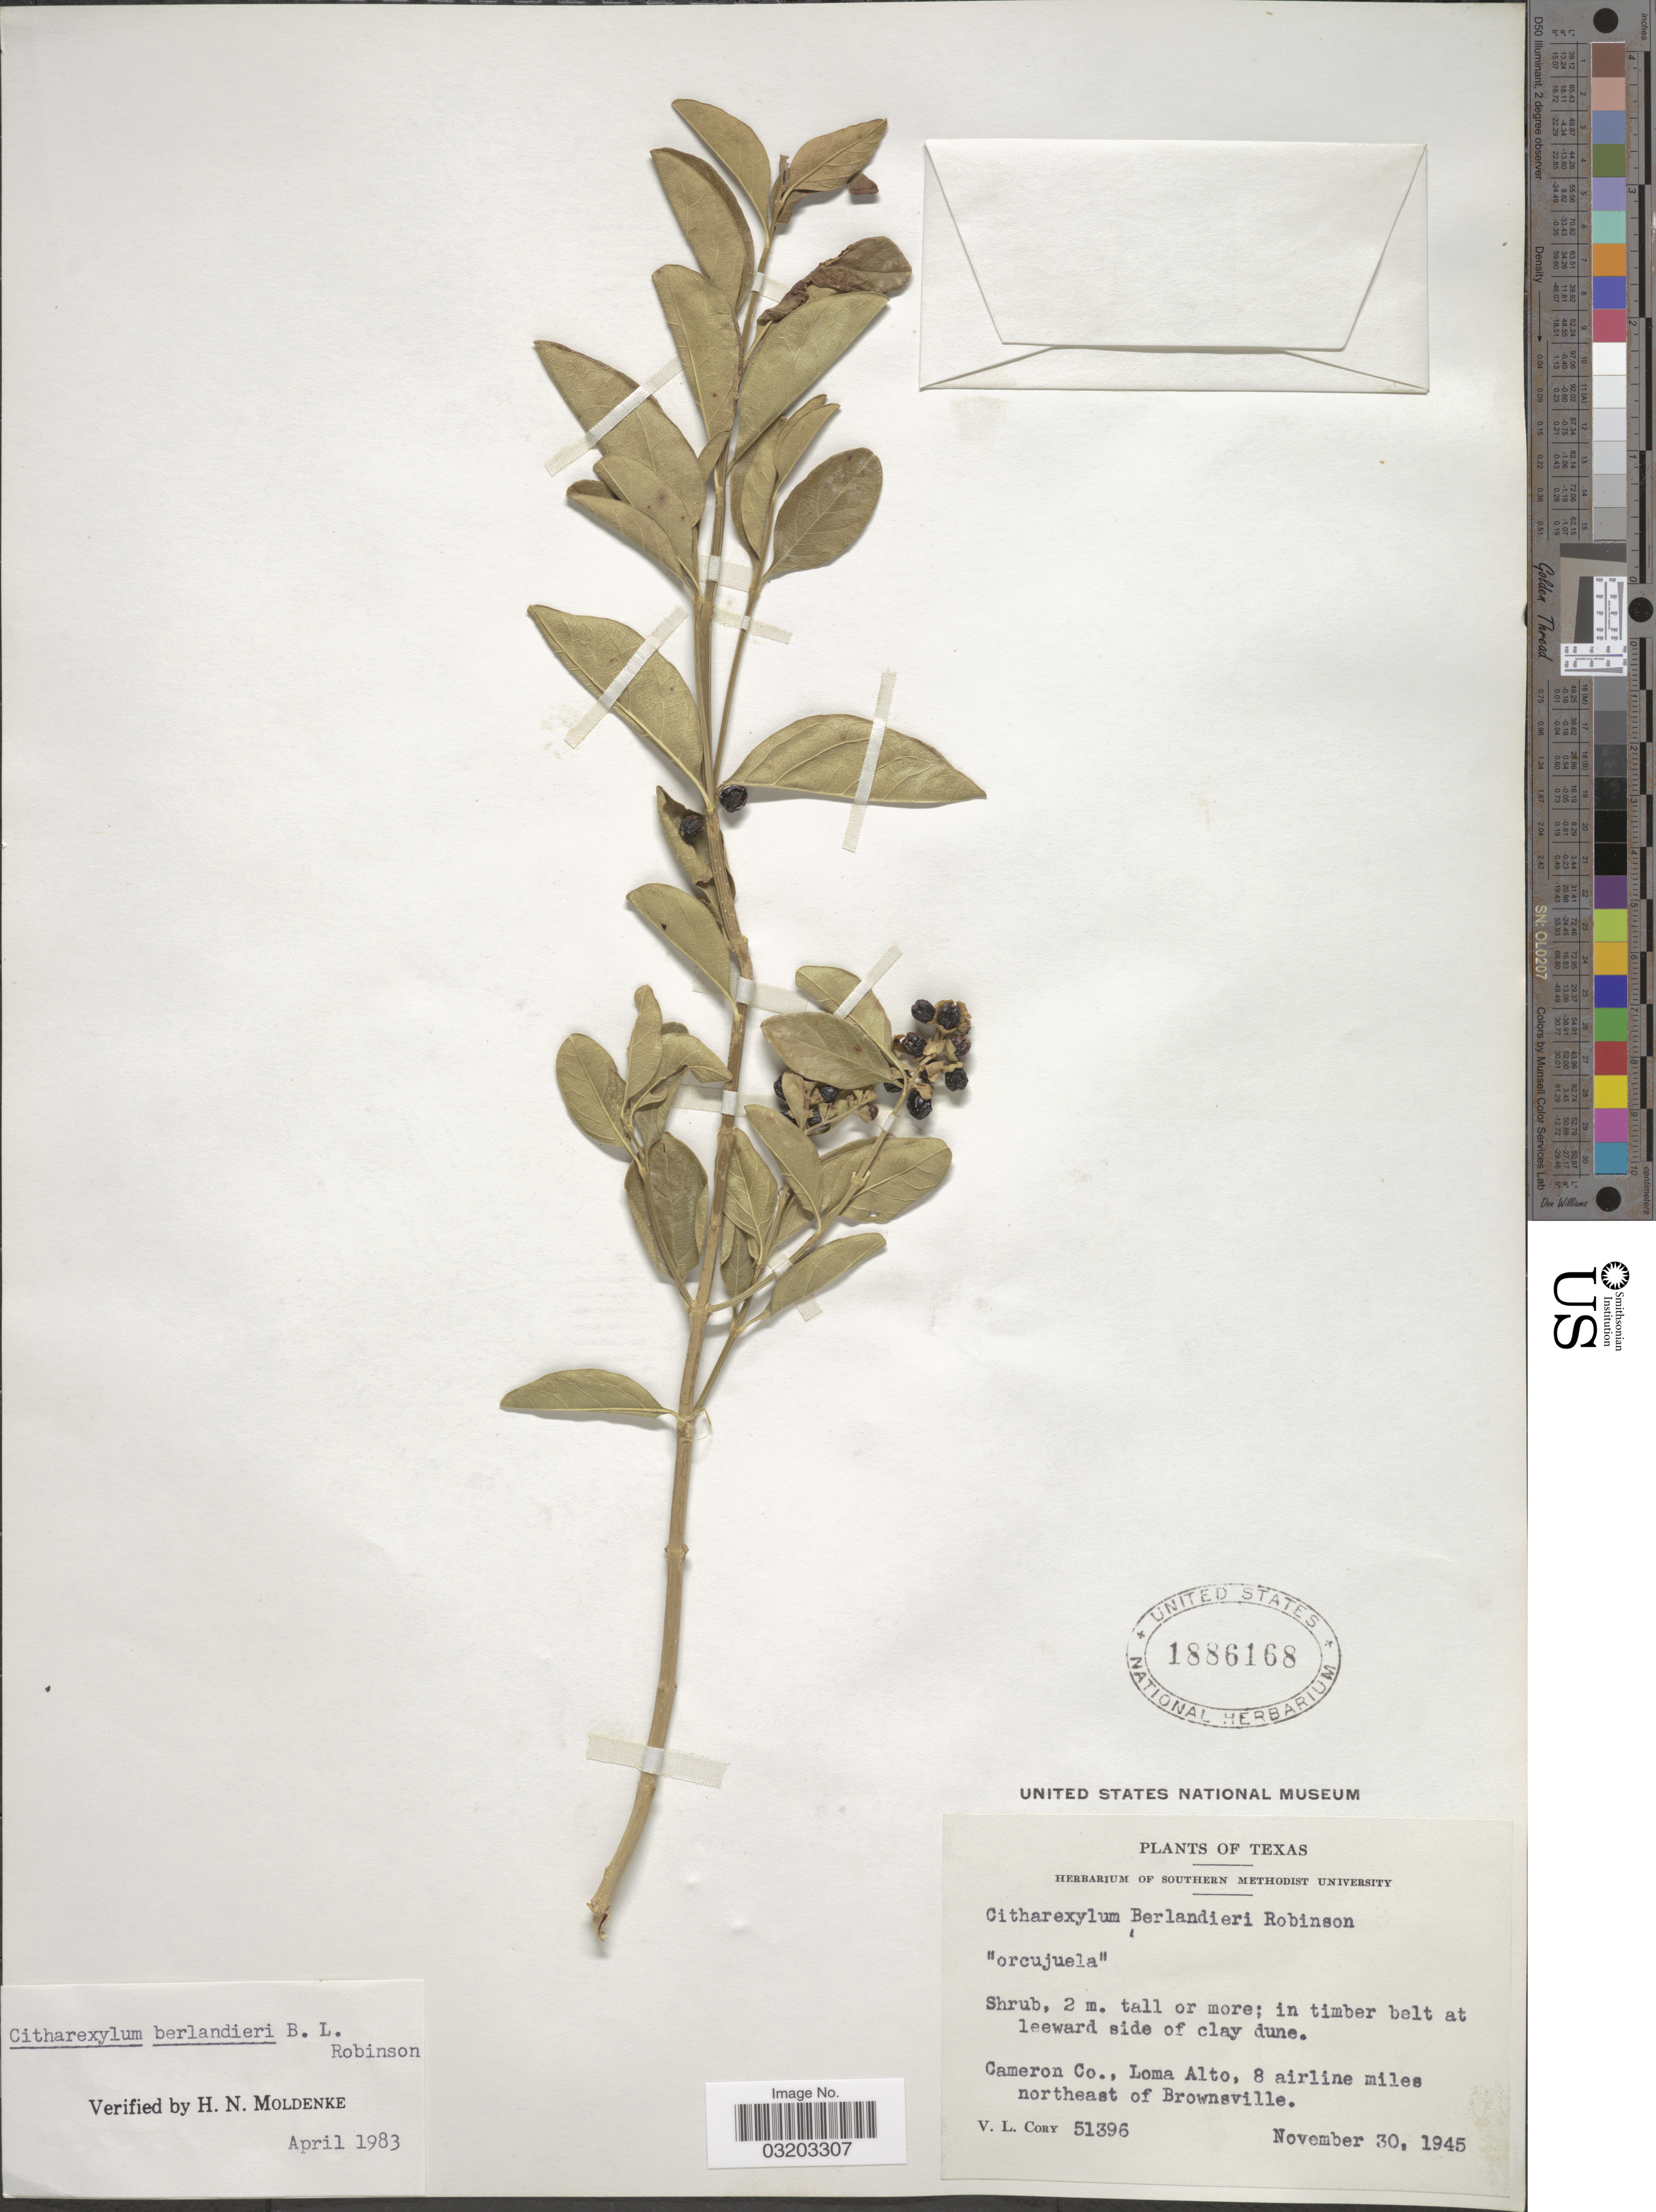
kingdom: Plantae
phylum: Tracheophyta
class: Magnoliopsida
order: Lamiales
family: Verbenaceae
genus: Citharexylum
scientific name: Citharexylum berlandieri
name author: B.L. Rob.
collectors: V. Cory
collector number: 51396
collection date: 1945-11-30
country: United States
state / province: Texas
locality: Cameron Co., Loma Alto, 8 airline miles northeast of Brownsville.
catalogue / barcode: US 1886168